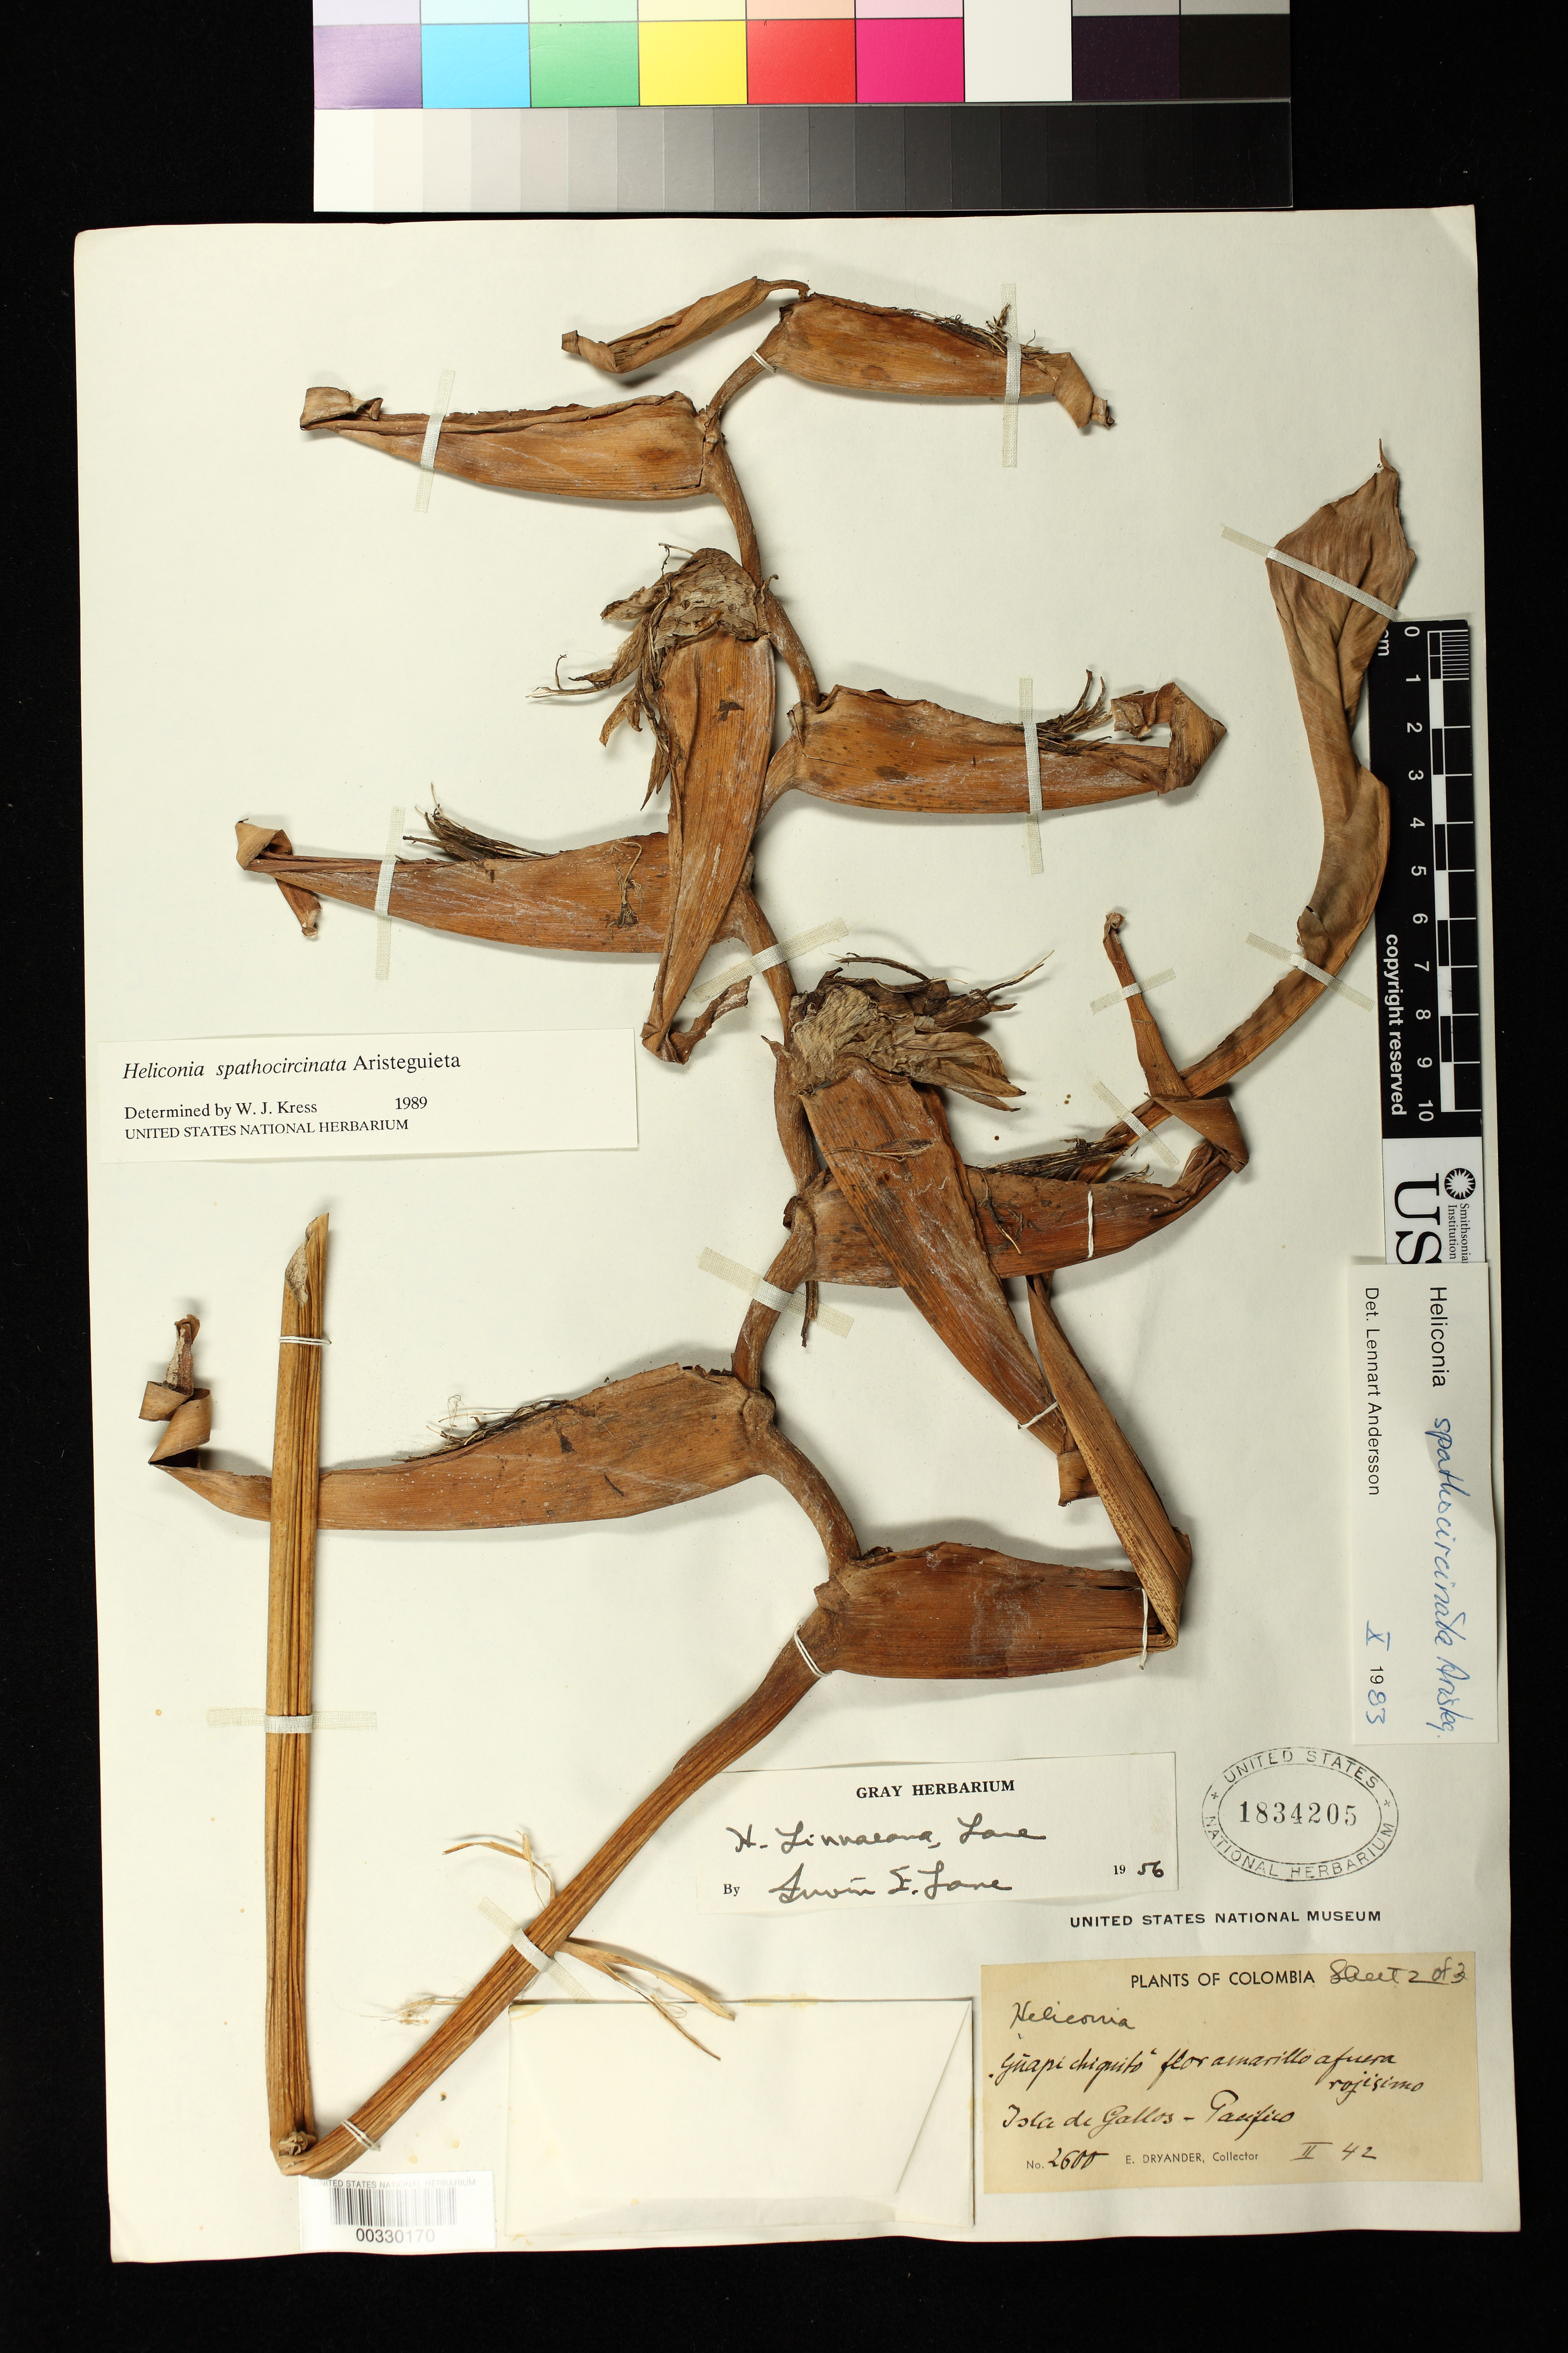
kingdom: Plantae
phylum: Tracheophyta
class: Liliopsida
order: Zingiberales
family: Heliconiaceae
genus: Heliconia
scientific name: Heliconia spathocircinata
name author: Aristeg.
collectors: E. I. Dryander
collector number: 2600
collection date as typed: Feb 1942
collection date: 1942-02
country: Colombia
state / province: Nariño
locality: Tumaco, Isla de Gallos - Pacifico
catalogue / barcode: US 1834205